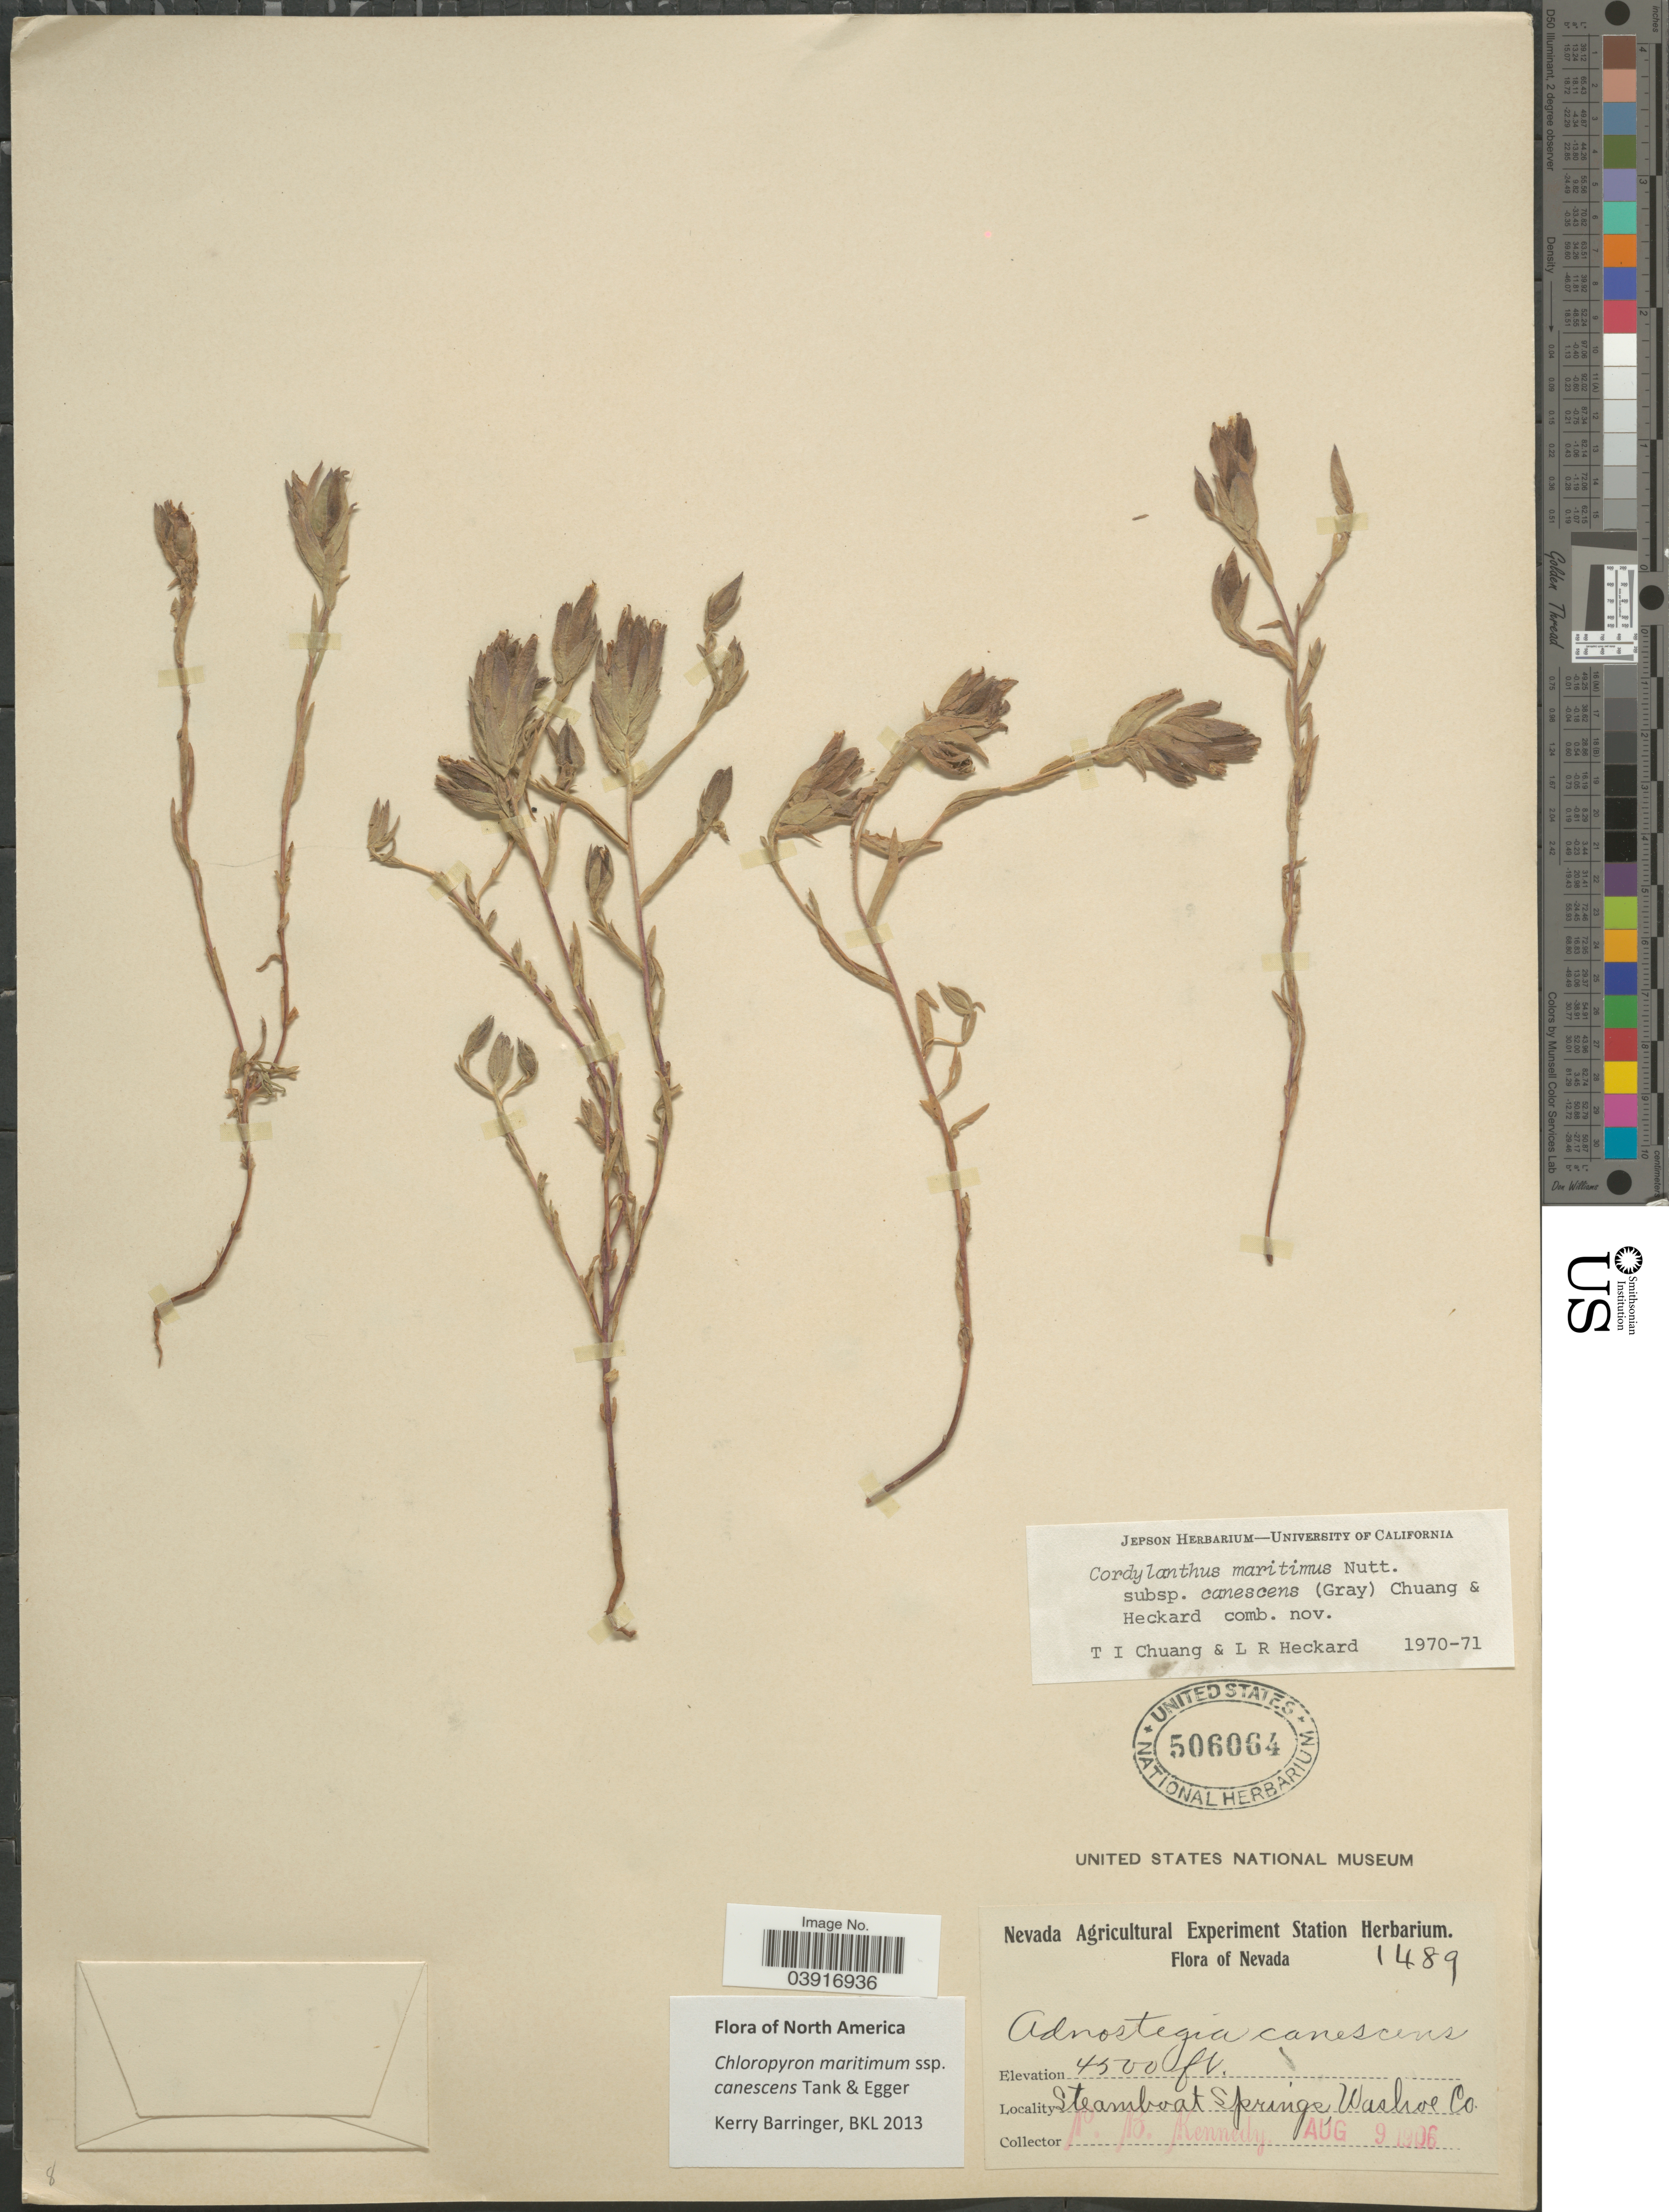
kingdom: Plantae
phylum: Tracheophyta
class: Magnoliopsida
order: Lamiales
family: Orobanchaceae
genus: Chloropyron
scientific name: Chloropyron maritimum subsp. canescens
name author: (A. Gray) Tank & J.M. Egger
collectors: P. B. Kennedy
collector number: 1489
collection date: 1906-08-09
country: United States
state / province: Nevada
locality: Steamboat Springs, Washoe Co.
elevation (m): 1372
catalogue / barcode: US 506064